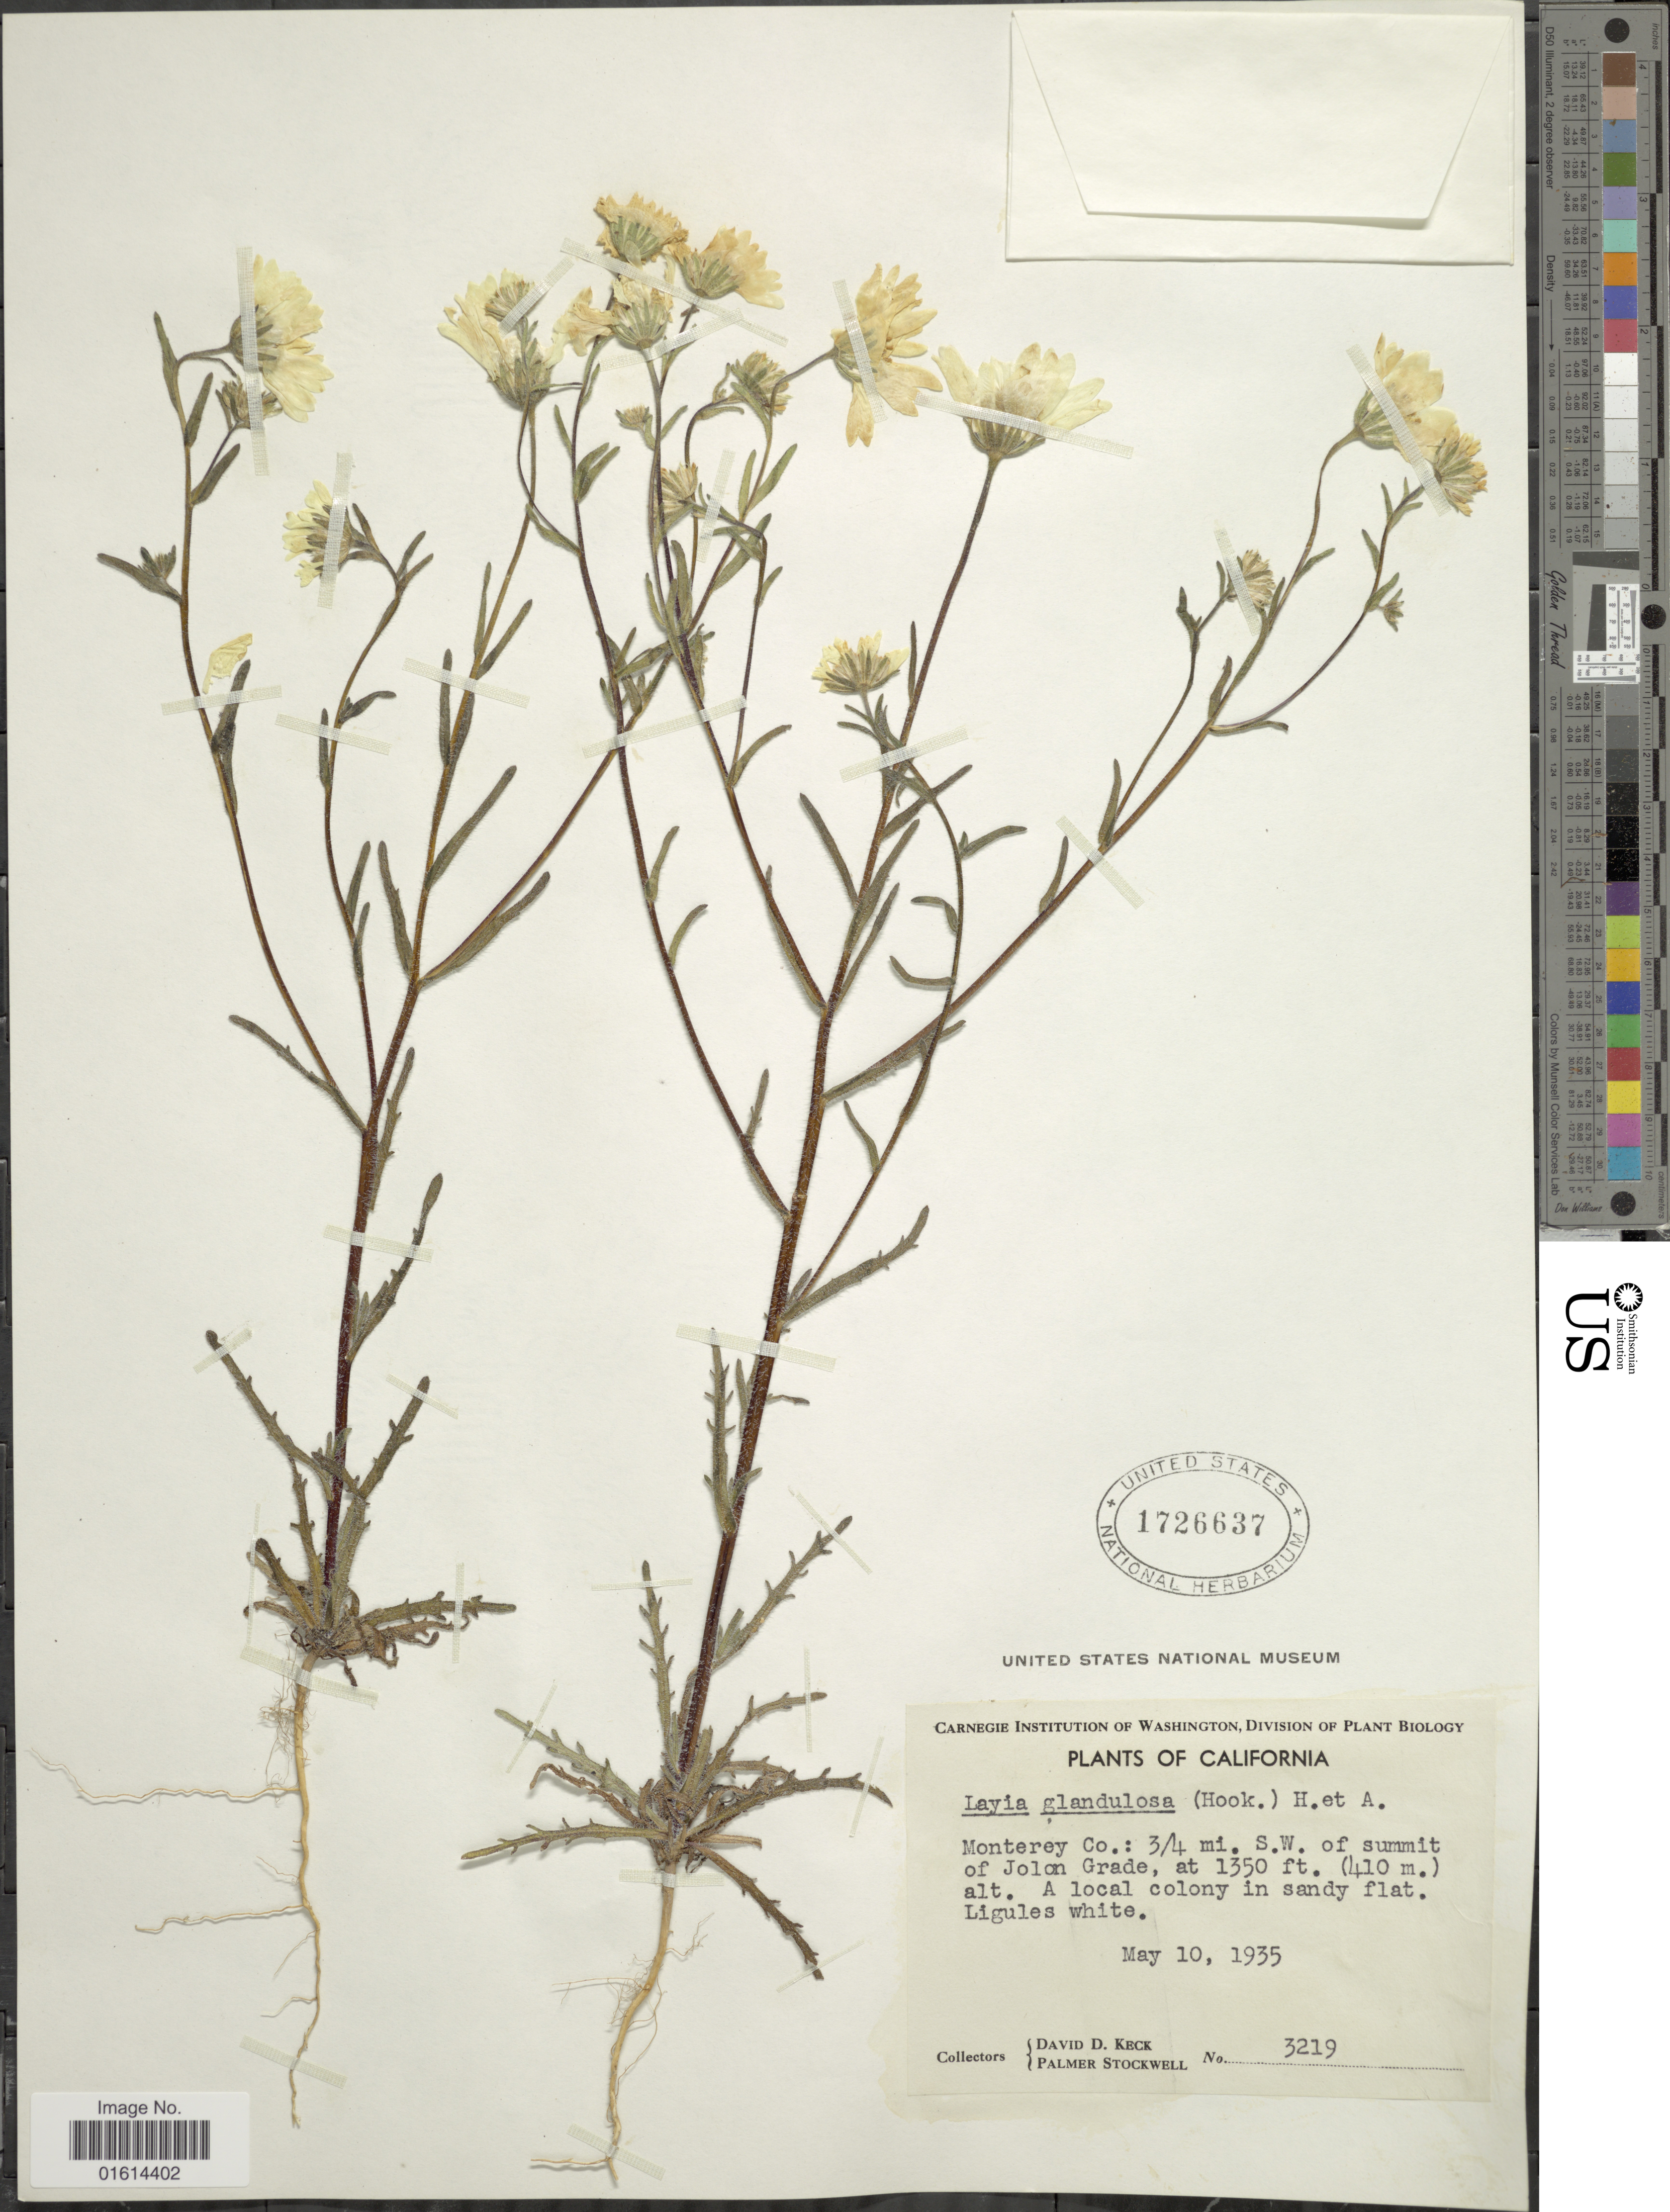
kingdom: Plantae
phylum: Tracheophyta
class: Magnoliopsida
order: Asterales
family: Asteraceae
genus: Layia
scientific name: Layia glandulosa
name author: Hook. & Arn.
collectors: D. D. Keck & P. Stockwell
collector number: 3219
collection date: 1935-05-10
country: United States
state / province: California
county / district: Monterey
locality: Monterey Co., 3/4 mi. SW. of summit of Jolon Grade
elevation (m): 411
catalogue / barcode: US 1726637